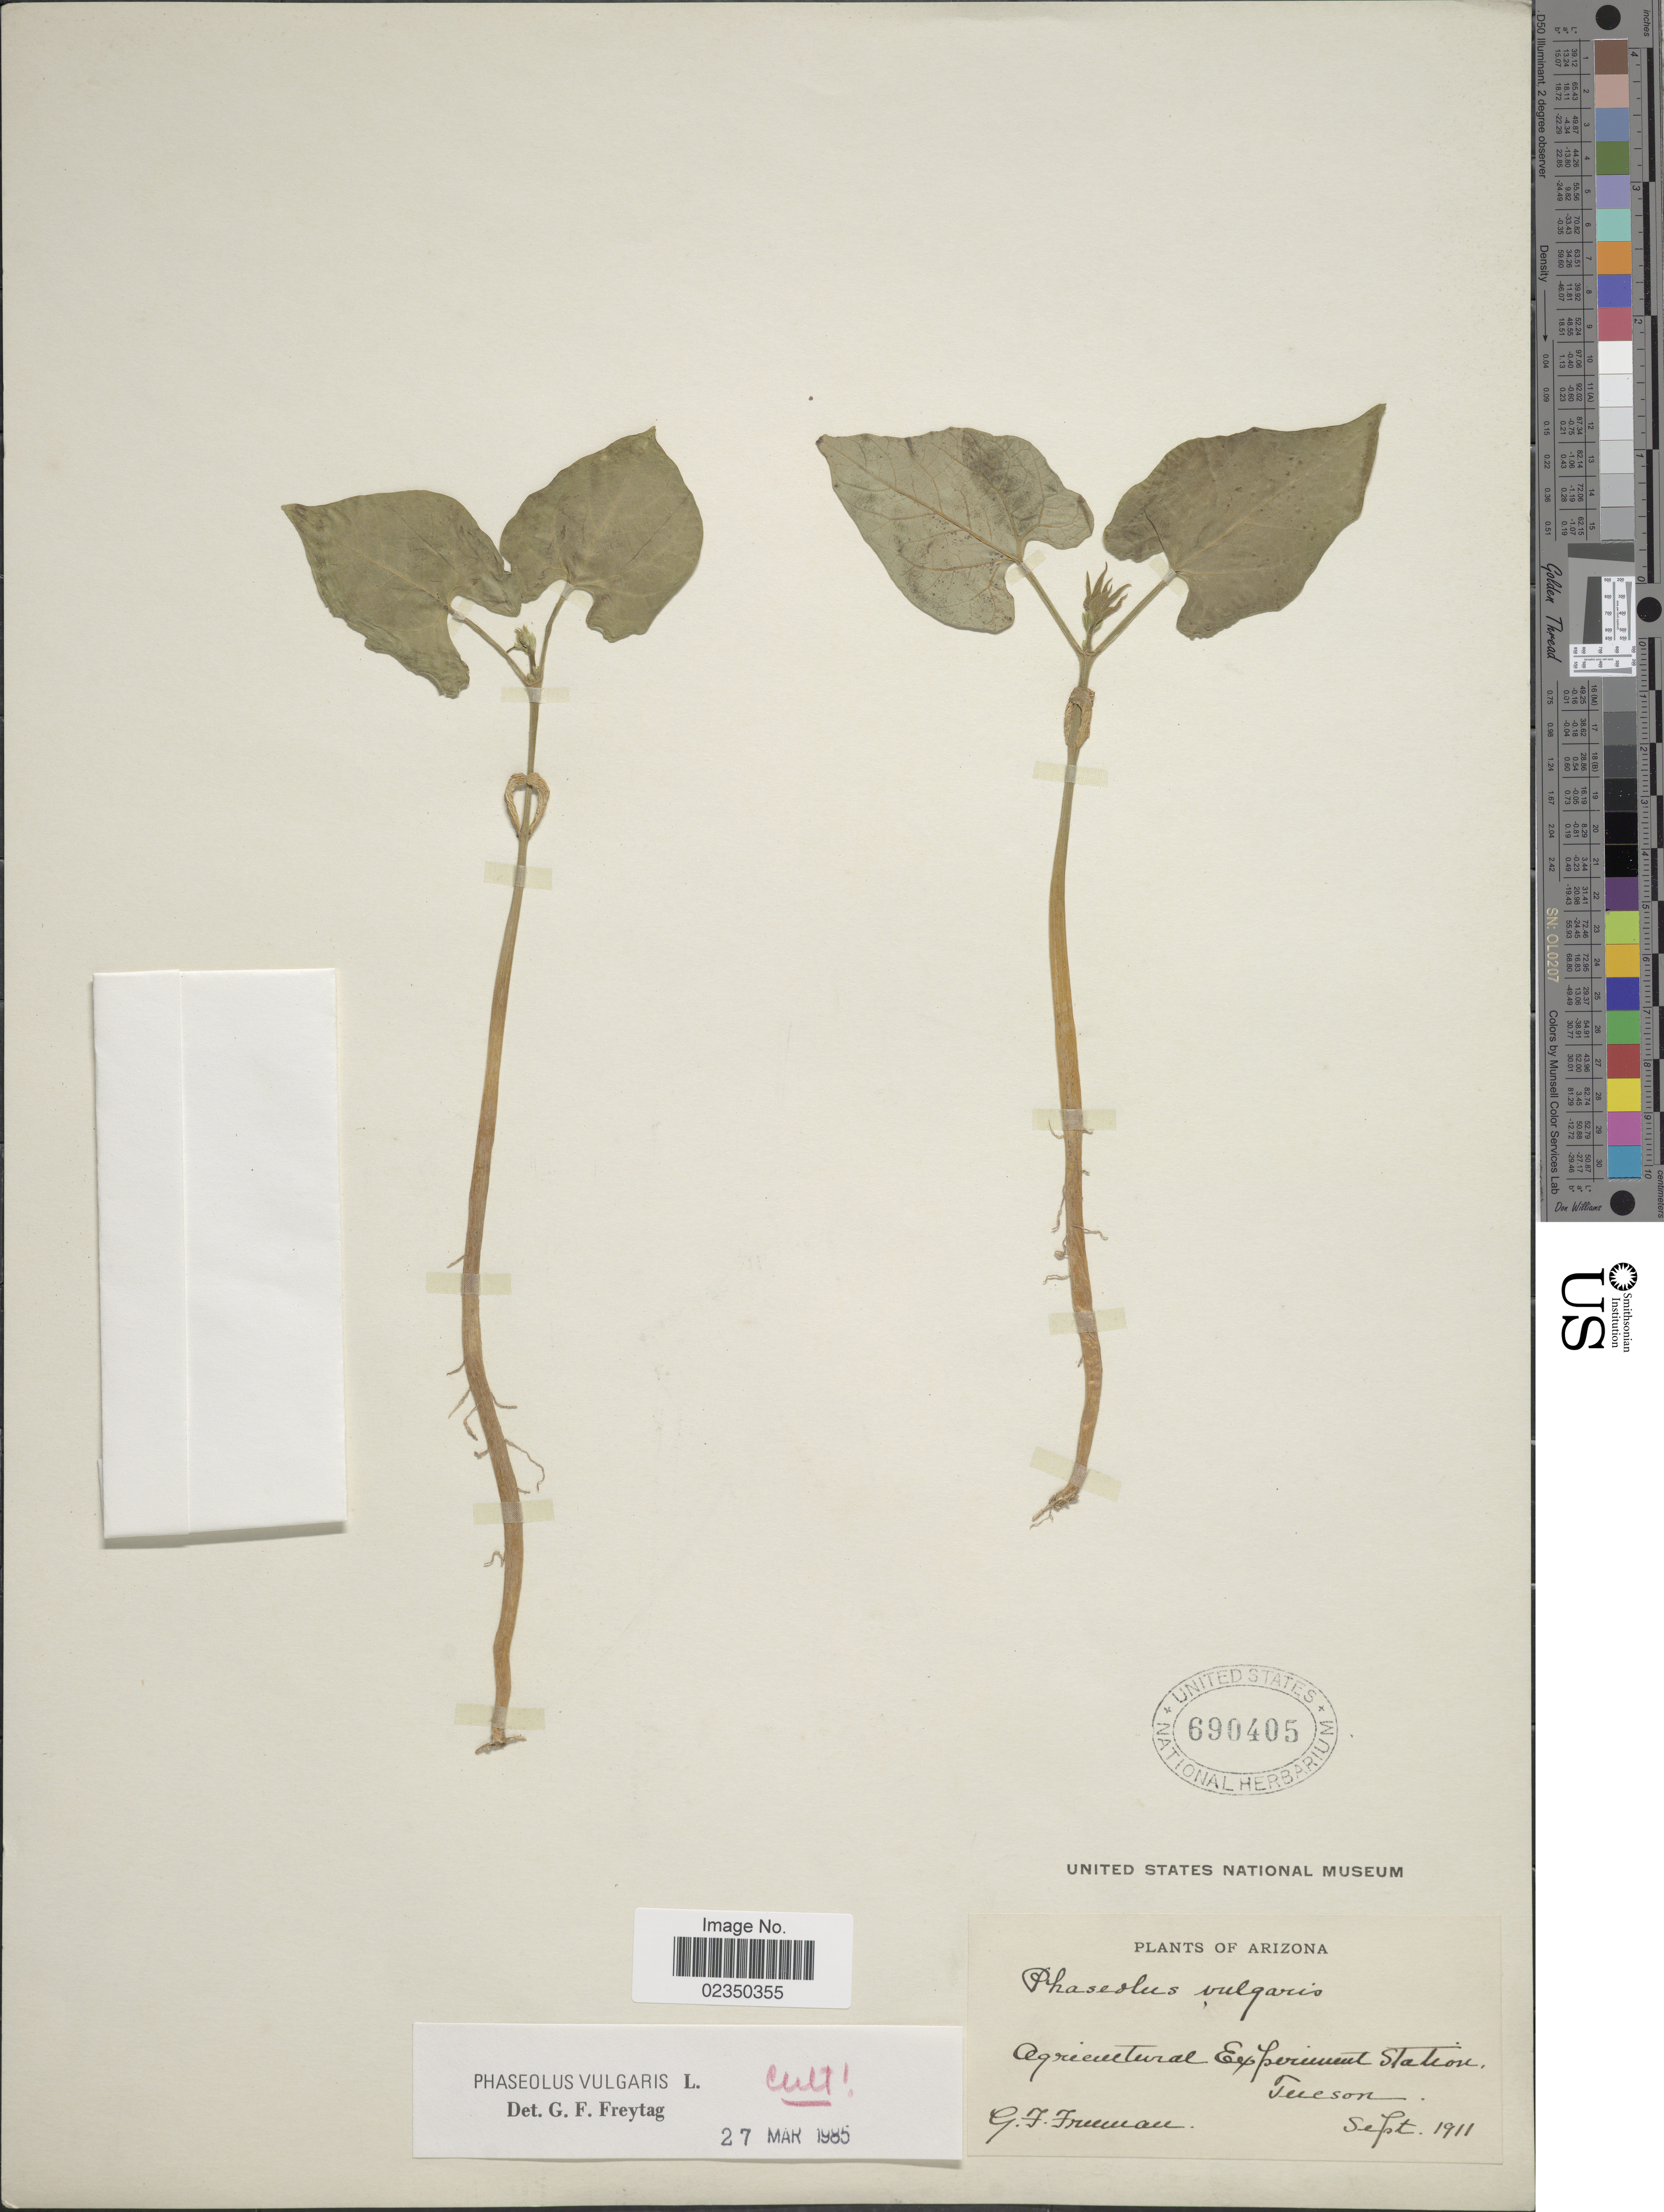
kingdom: Plantae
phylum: Tracheophyta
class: Magnoliopsida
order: Fabales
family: Fabaceae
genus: Phaseolus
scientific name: Phaseolus vulgaris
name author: L.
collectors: G. Freeman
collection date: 1911-09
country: United States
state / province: Arizona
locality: Agricultural Experiment Station, Tucson.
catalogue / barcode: US 690405